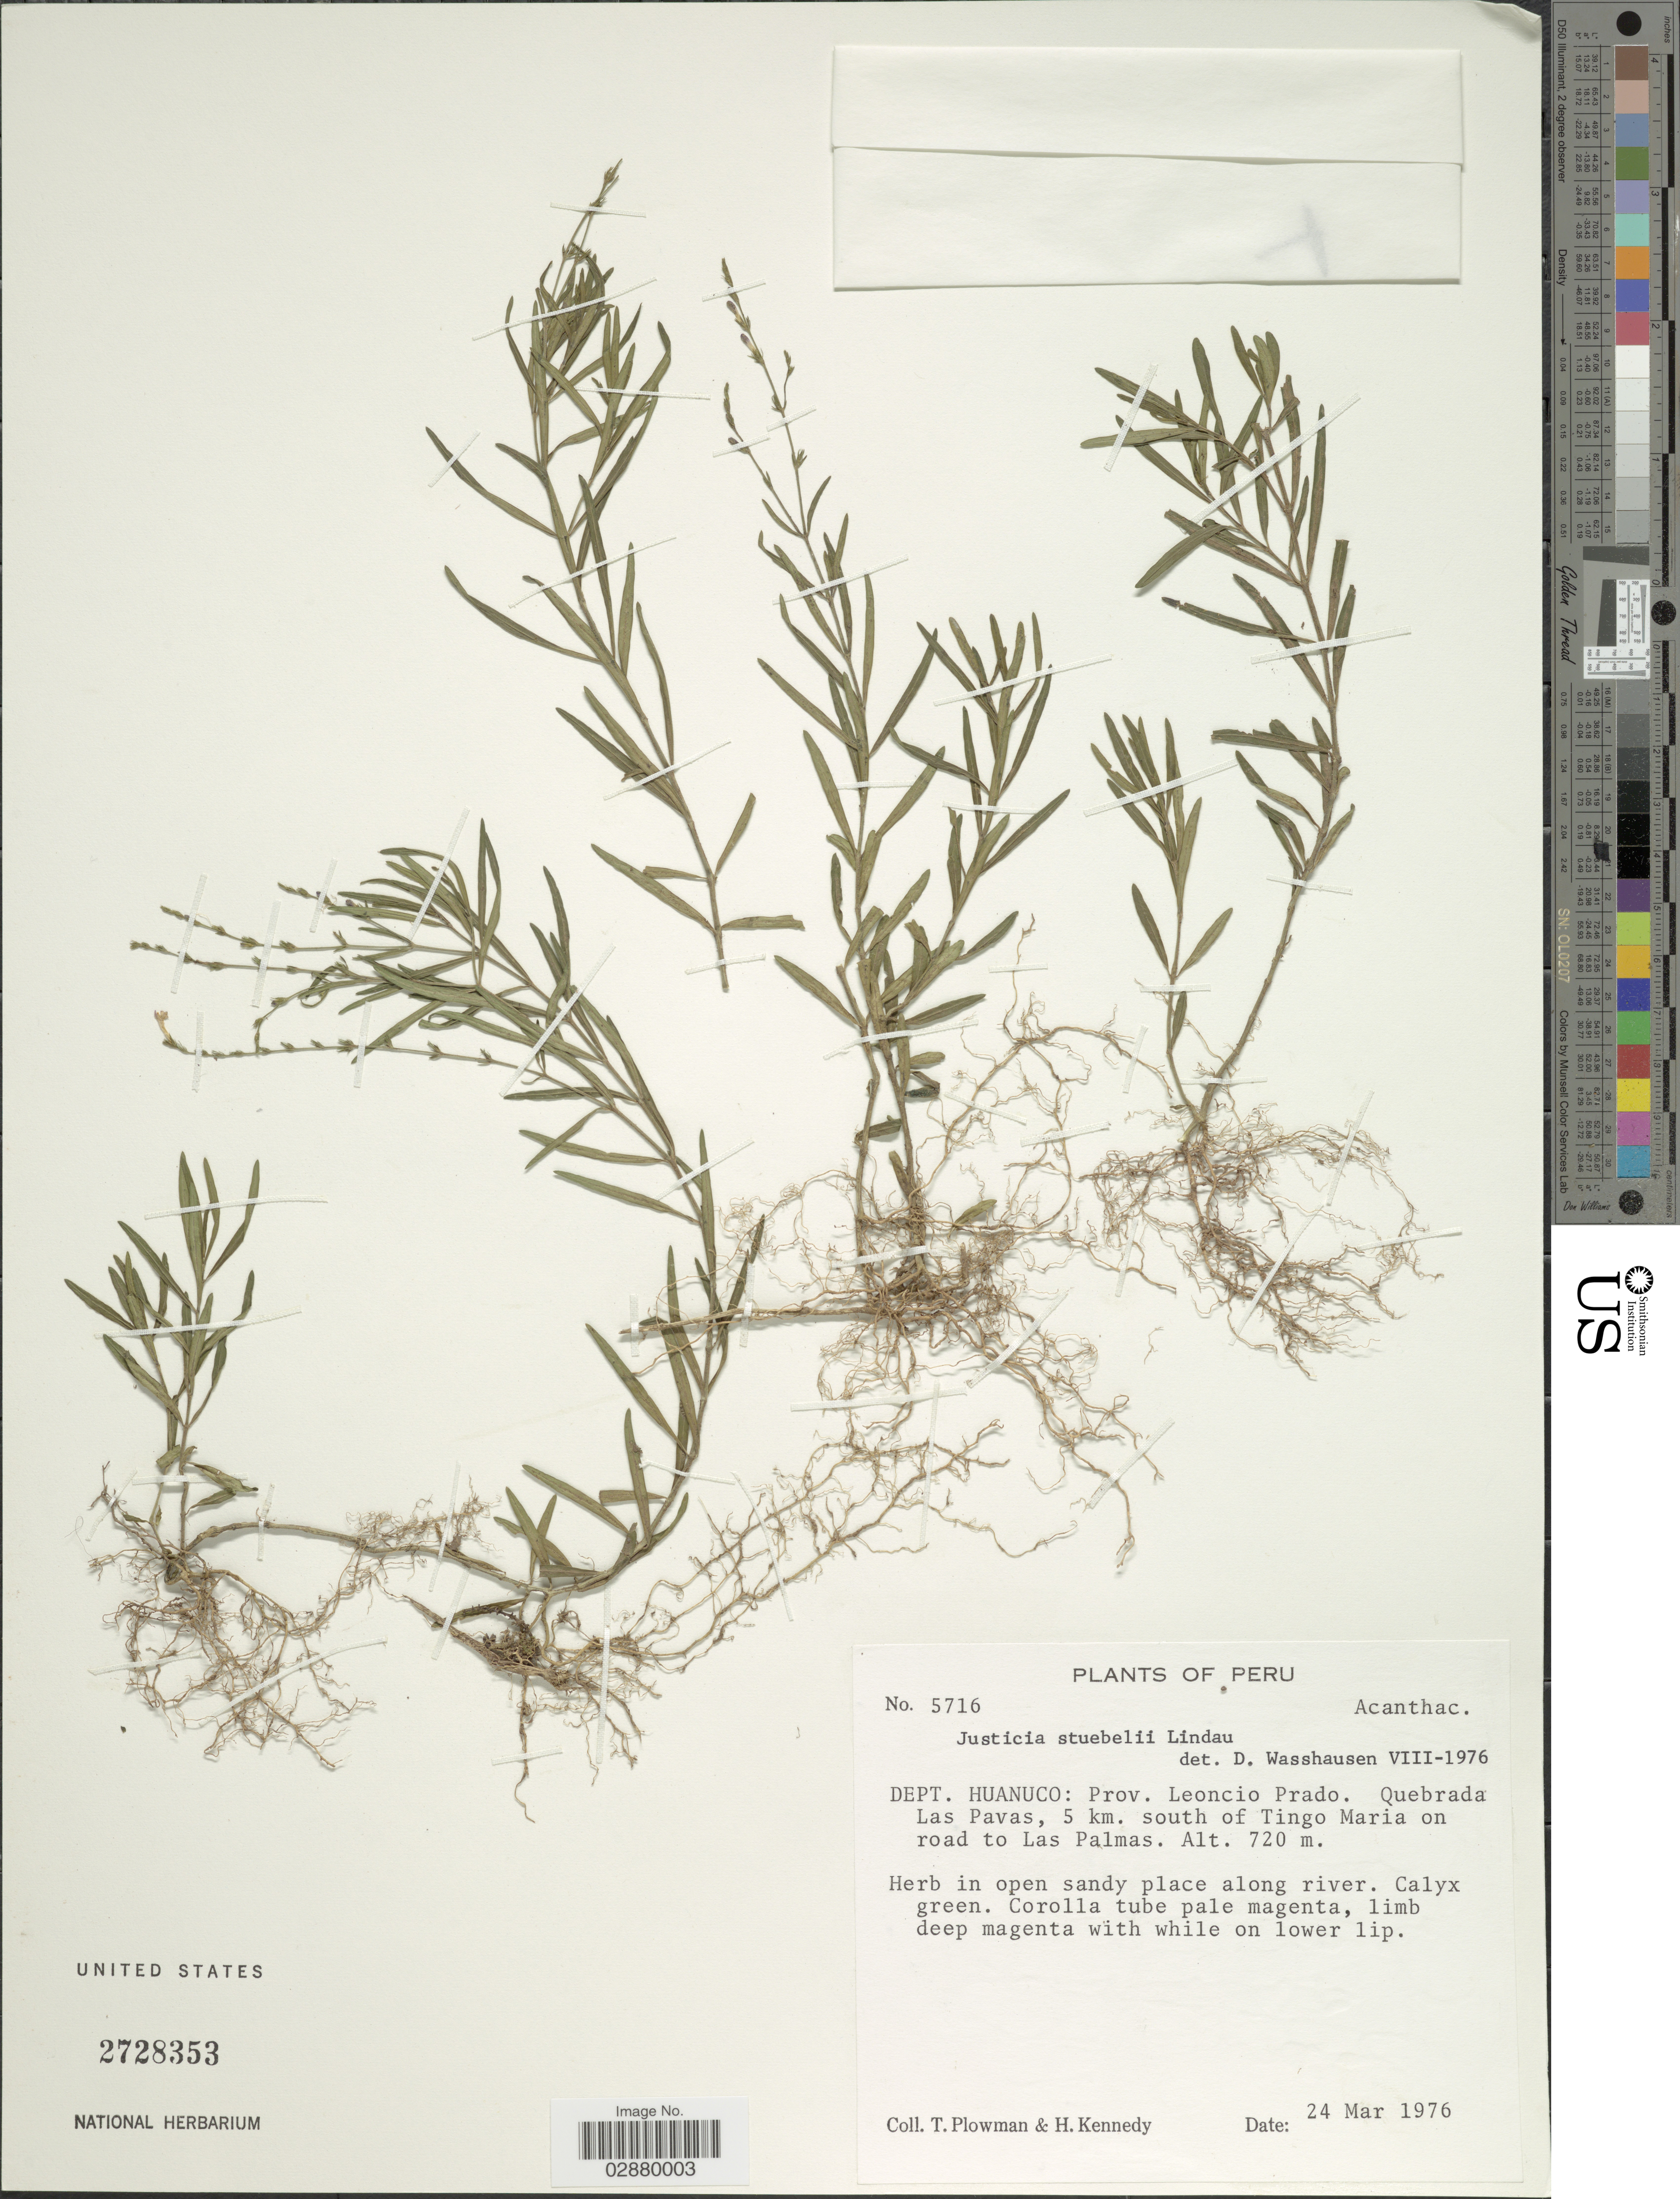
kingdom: Plantae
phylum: Tracheophyta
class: Magnoliopsida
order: Lamiales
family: Acanthaceae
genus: Justicia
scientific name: Justicia pectoralis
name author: Jacq.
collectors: T. Plowman & H. Kennedy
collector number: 5716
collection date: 1976-03-24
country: Peru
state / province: Huánuco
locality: Dept. Huanuco: Prov. Leoncio Prado. Quebrada Las Pavas, 5 km. south of Tingo Maria on road to Las Palmas.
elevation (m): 720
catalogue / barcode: US 2728353